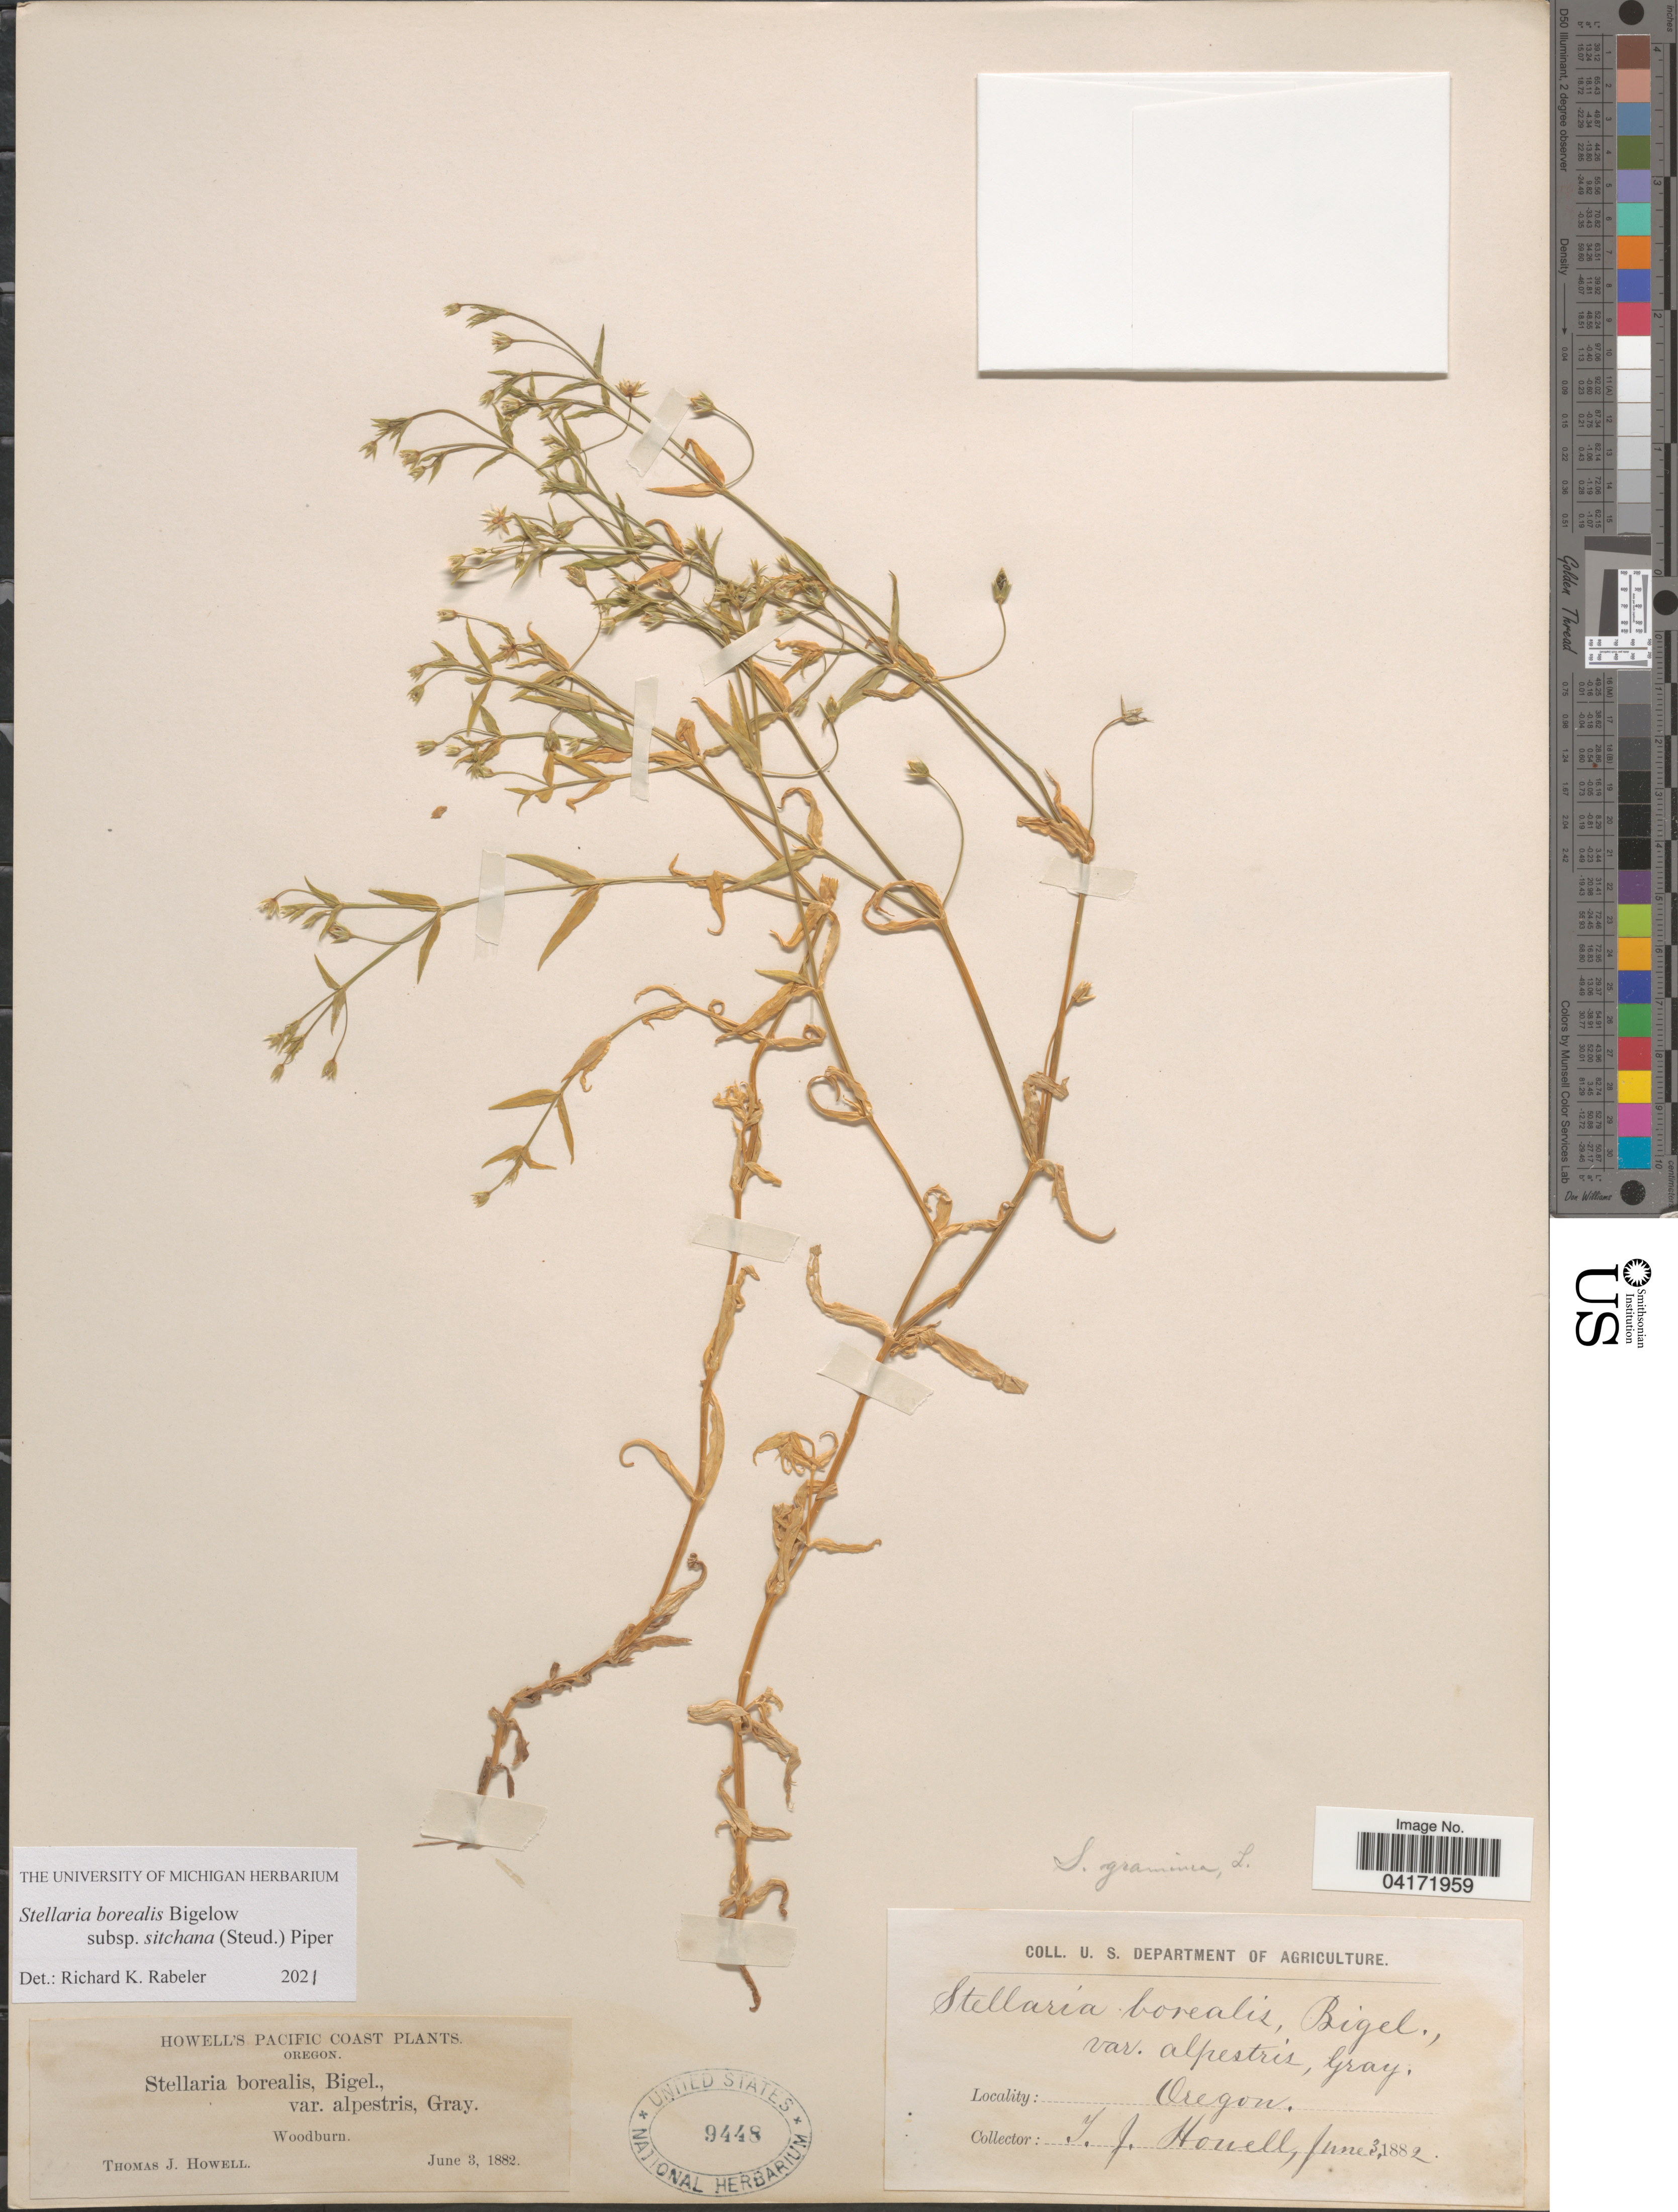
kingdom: Plantae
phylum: Tracheophyta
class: Magnoliopsida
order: Caryophyllales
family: Caryophyllaceae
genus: Stellaria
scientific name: Stellaria borealis subsp. sitchana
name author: (Steud.) Piper & Beattie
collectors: T. J. Howell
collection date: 1882-06-03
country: United States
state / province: Oregon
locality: Pacific Coast. Woodburn.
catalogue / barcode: US 9448